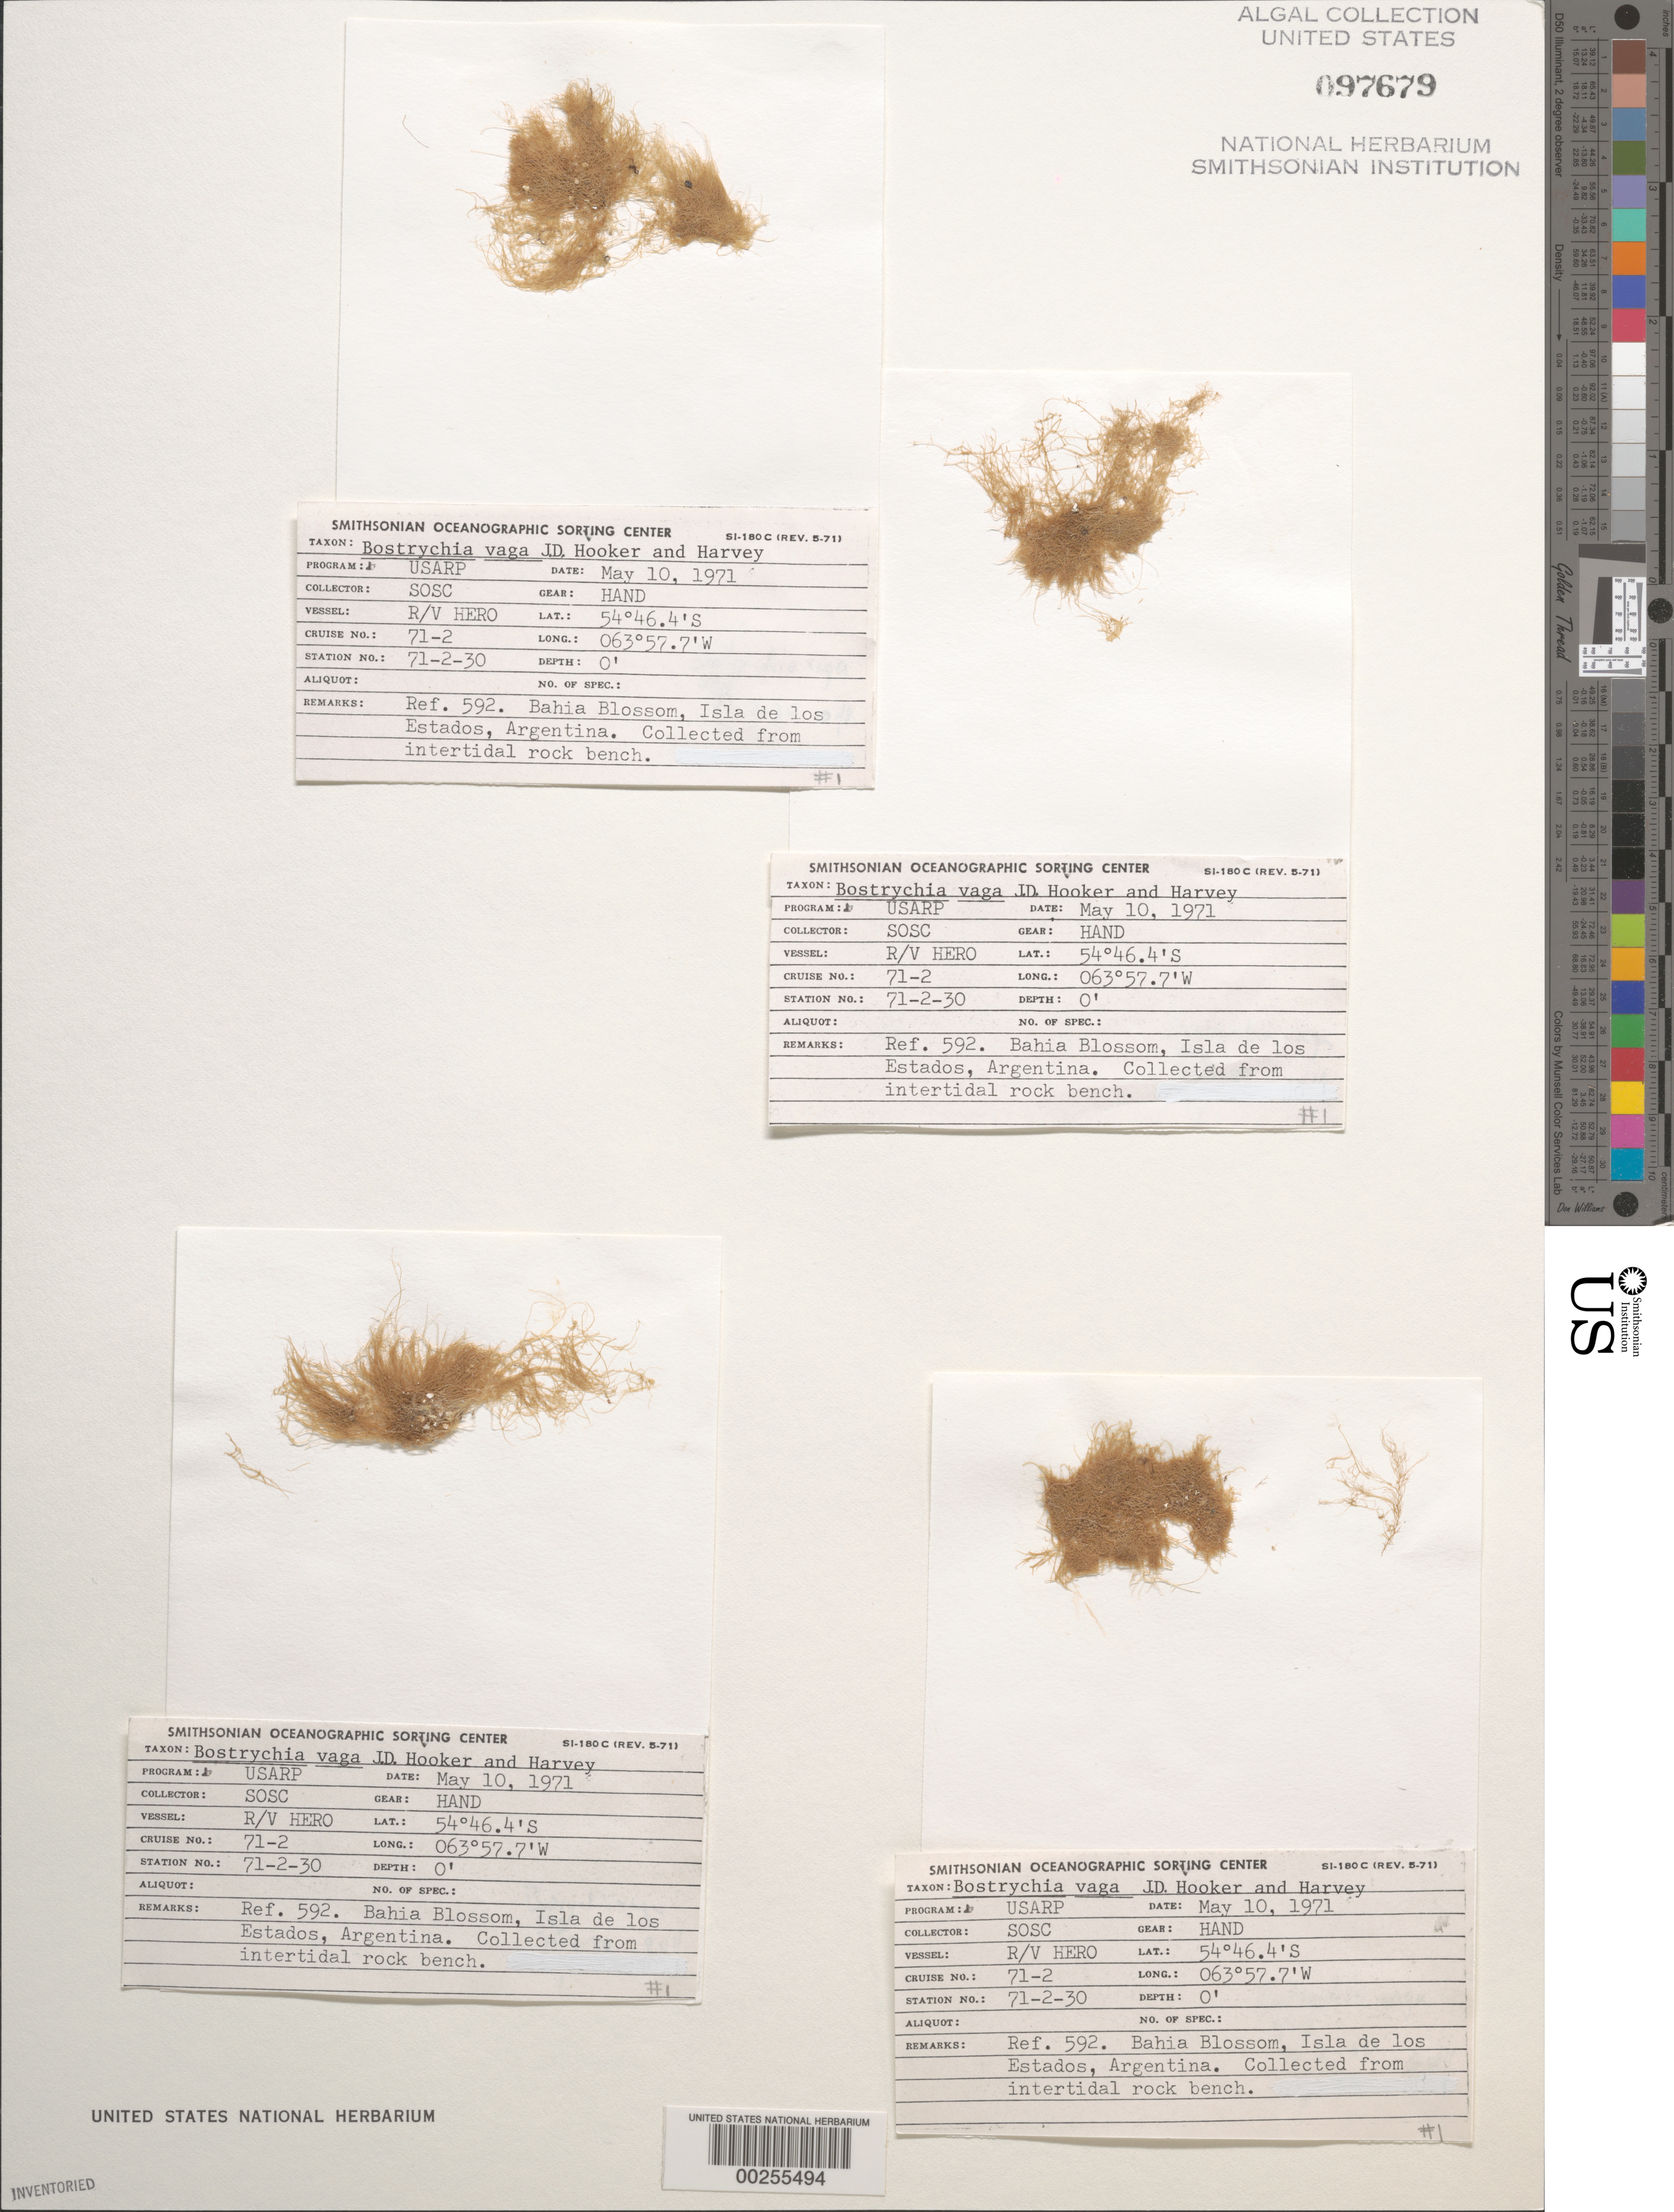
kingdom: Plantae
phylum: Rhodophyta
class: Florideophyceae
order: Ceramiales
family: Rhodomelaceae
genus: Bostrychia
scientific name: Bostrychia vaga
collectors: SOSC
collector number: Station 71-2-30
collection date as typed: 10 May 1971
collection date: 1971-05-10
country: Argentina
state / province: Tierra del Fuego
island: Isla de los Estados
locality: Bahia Blossom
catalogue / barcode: US 97679